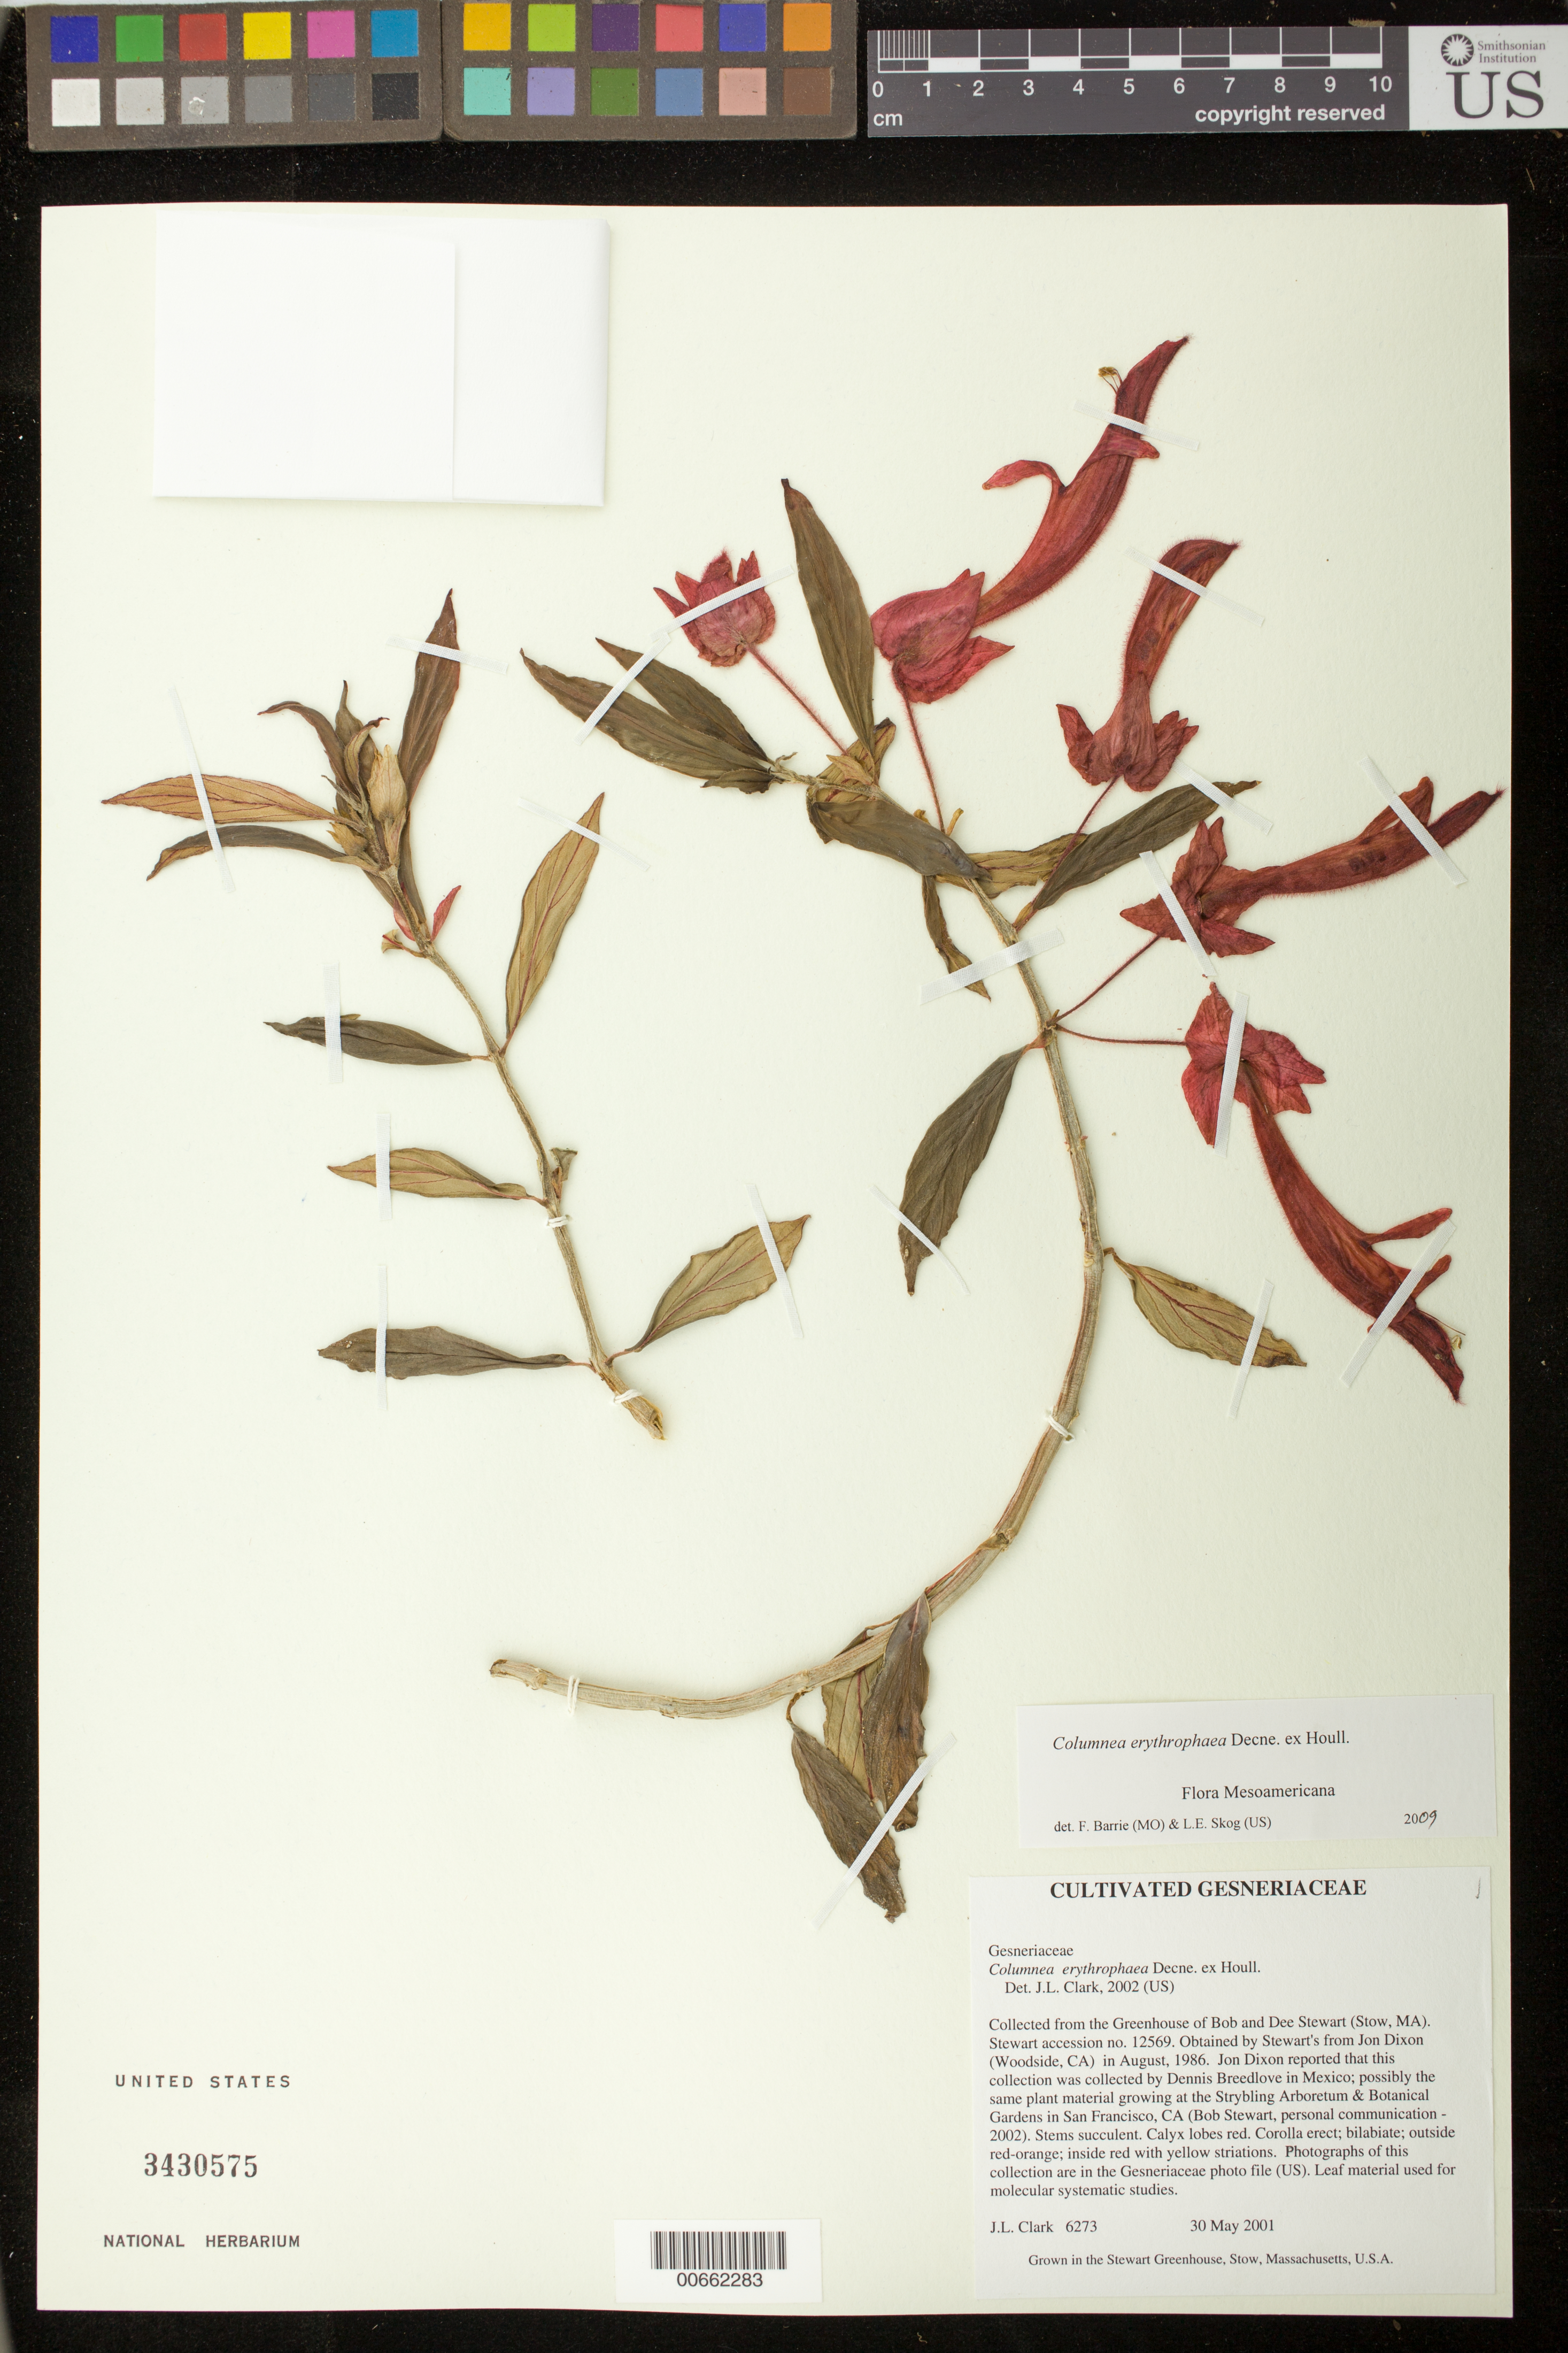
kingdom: Plantae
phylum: Tracheophyta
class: Magnoliopsida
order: Lamiales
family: Gesneriaceae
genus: Columnea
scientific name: Columnea erythrophaea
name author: Decne. ex Houllet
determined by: Clark, J. L., (SEL), The Marie Selby Botanical Garden (UNITED STATES)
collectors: J. L. Clark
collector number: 6273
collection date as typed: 30 May 2001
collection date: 2001-05-30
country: Mexico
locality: Grown in the Stewart Greenhouse, Stow, Massachusetts, U.S.A.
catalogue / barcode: US 3430575